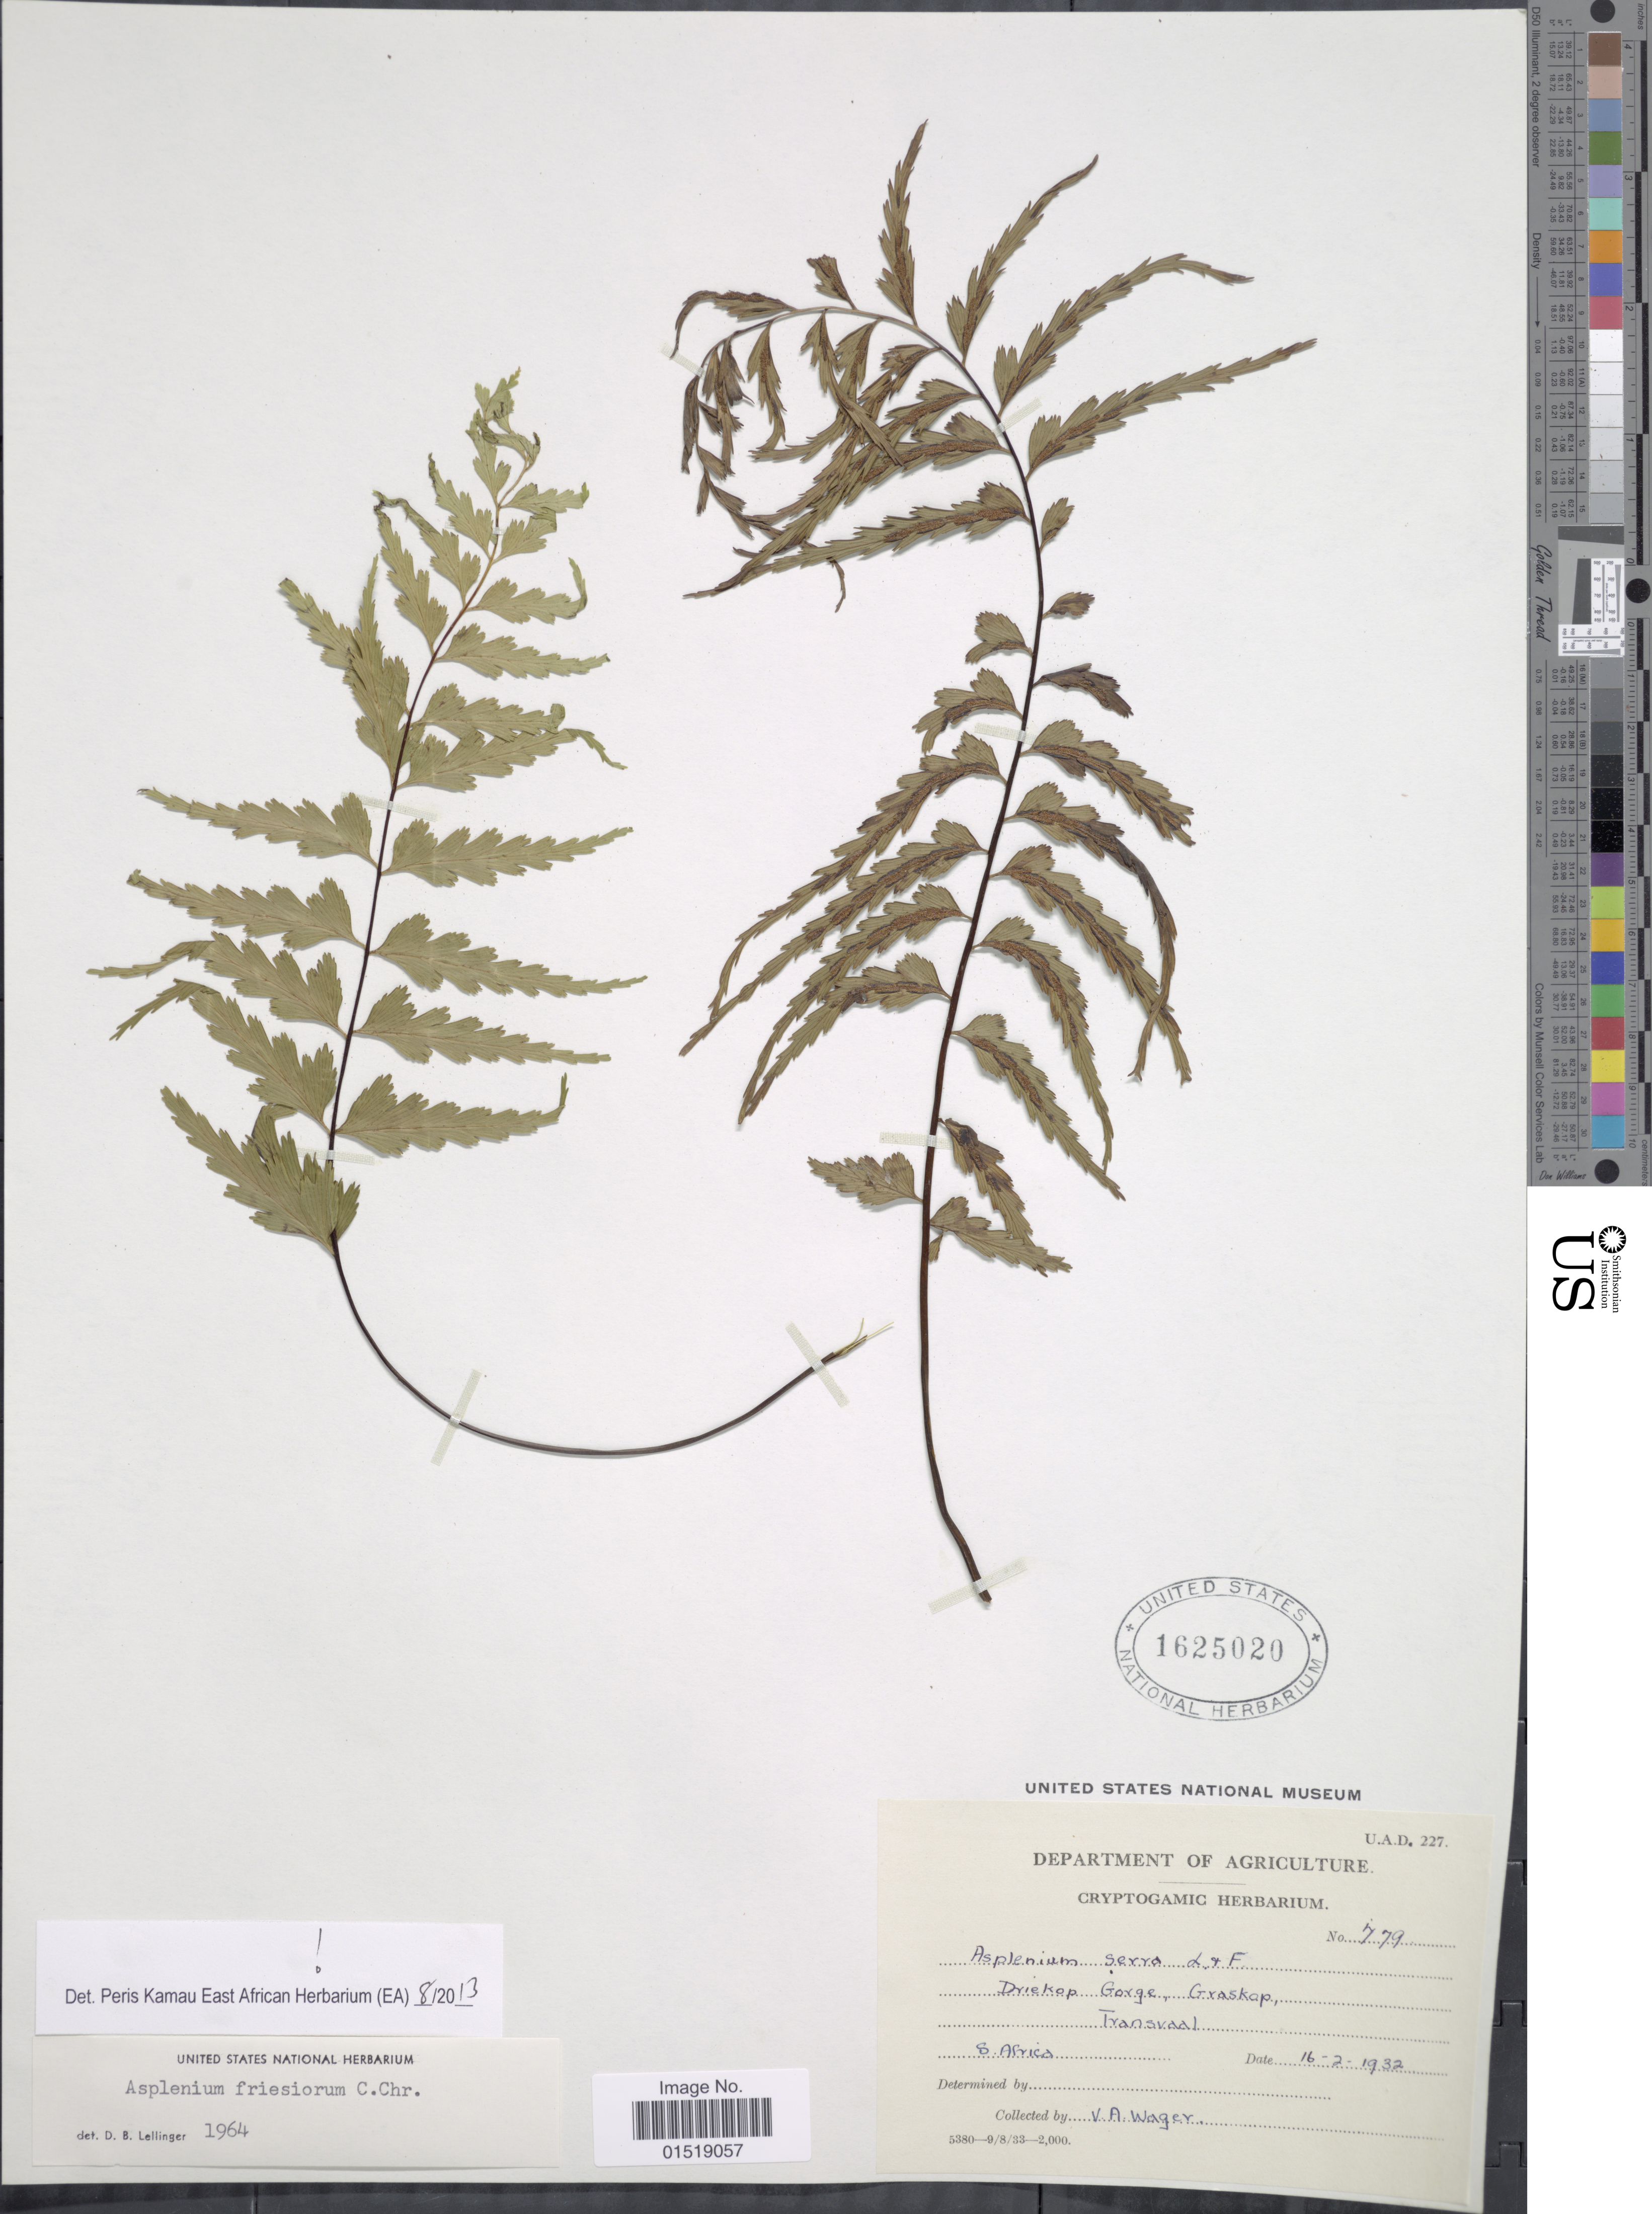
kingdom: Plantae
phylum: Tracheophyta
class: Polypodiopsida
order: Polypodiales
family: Aspleniaceae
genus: Asplenium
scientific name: Asplenium friesiorum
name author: C. Chr.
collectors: Wager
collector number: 779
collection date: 1932-02-16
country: South Africa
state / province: Mpumalanga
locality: Driekop, Gorge, Graskop, Transvaal.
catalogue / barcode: US 1625020